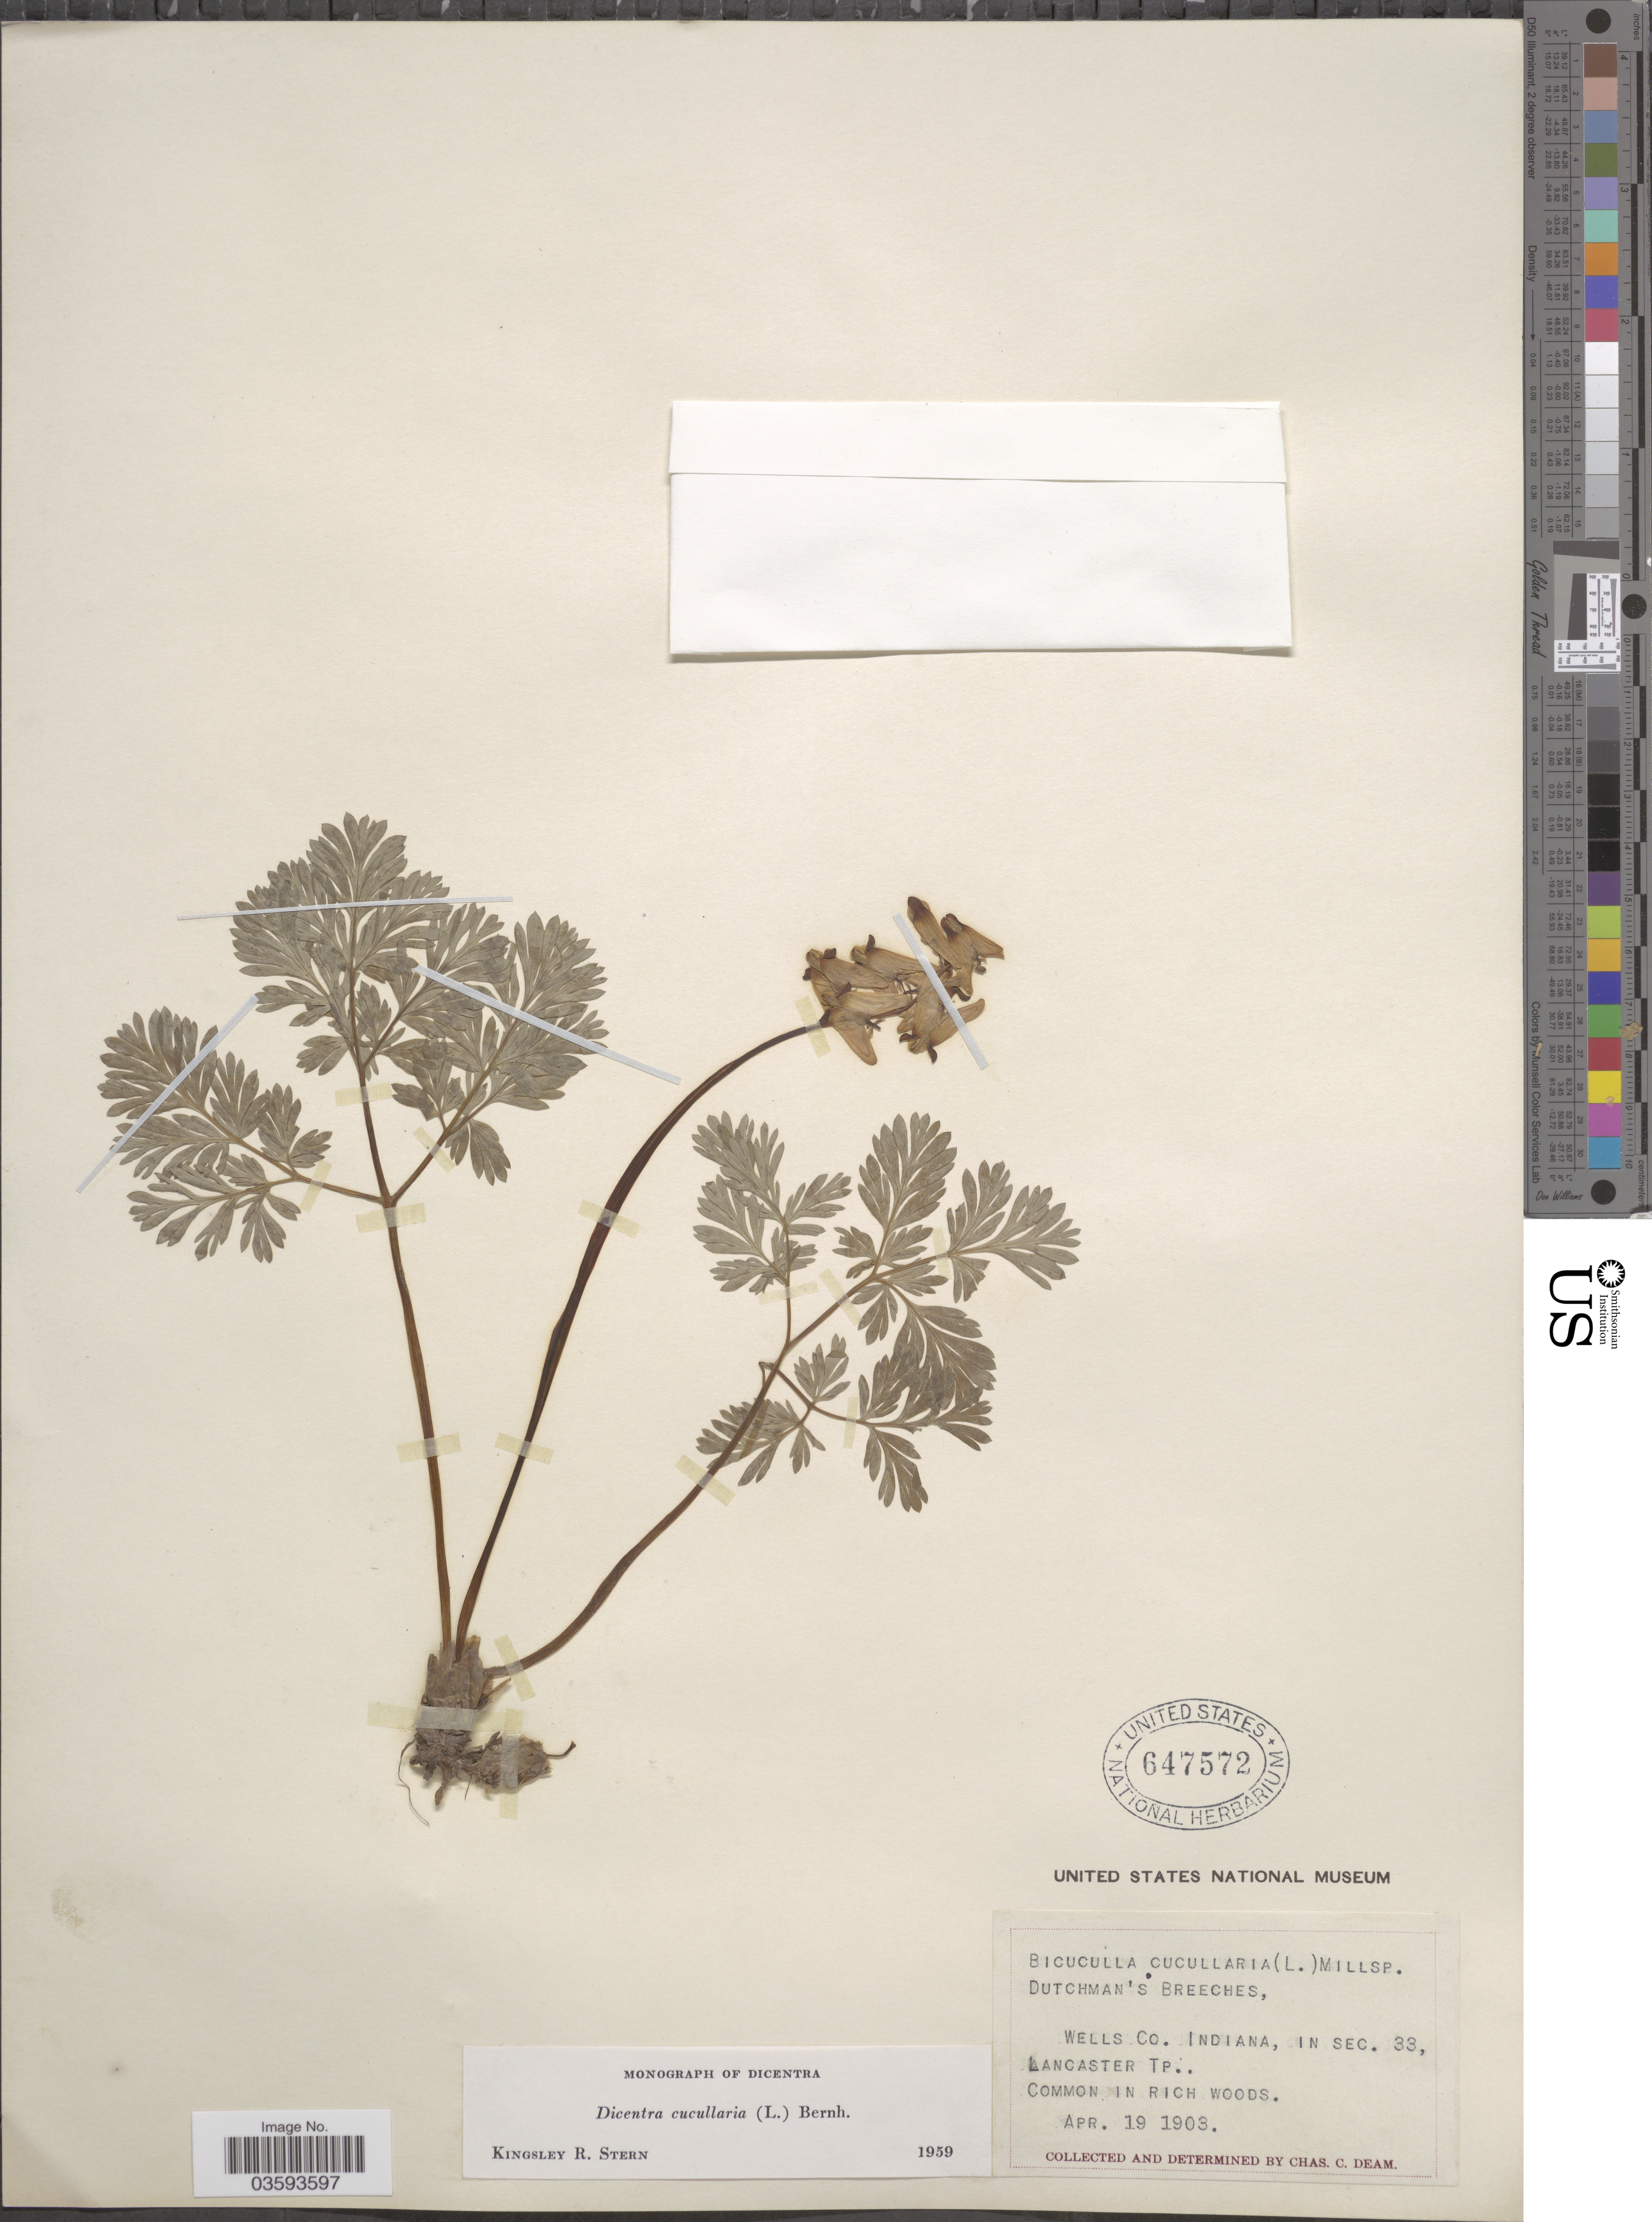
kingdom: Plantae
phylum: Tracheophyta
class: Magnoliopsida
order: Ranunculales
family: Papaveraceae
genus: Dicentra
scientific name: Dicentra cucullaria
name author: (L.) Bernh.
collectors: C. C. Deam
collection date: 1903-04-19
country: United States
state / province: Indiana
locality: Wells Co., in sec. 33, Lancaster Tp.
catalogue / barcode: US 647572